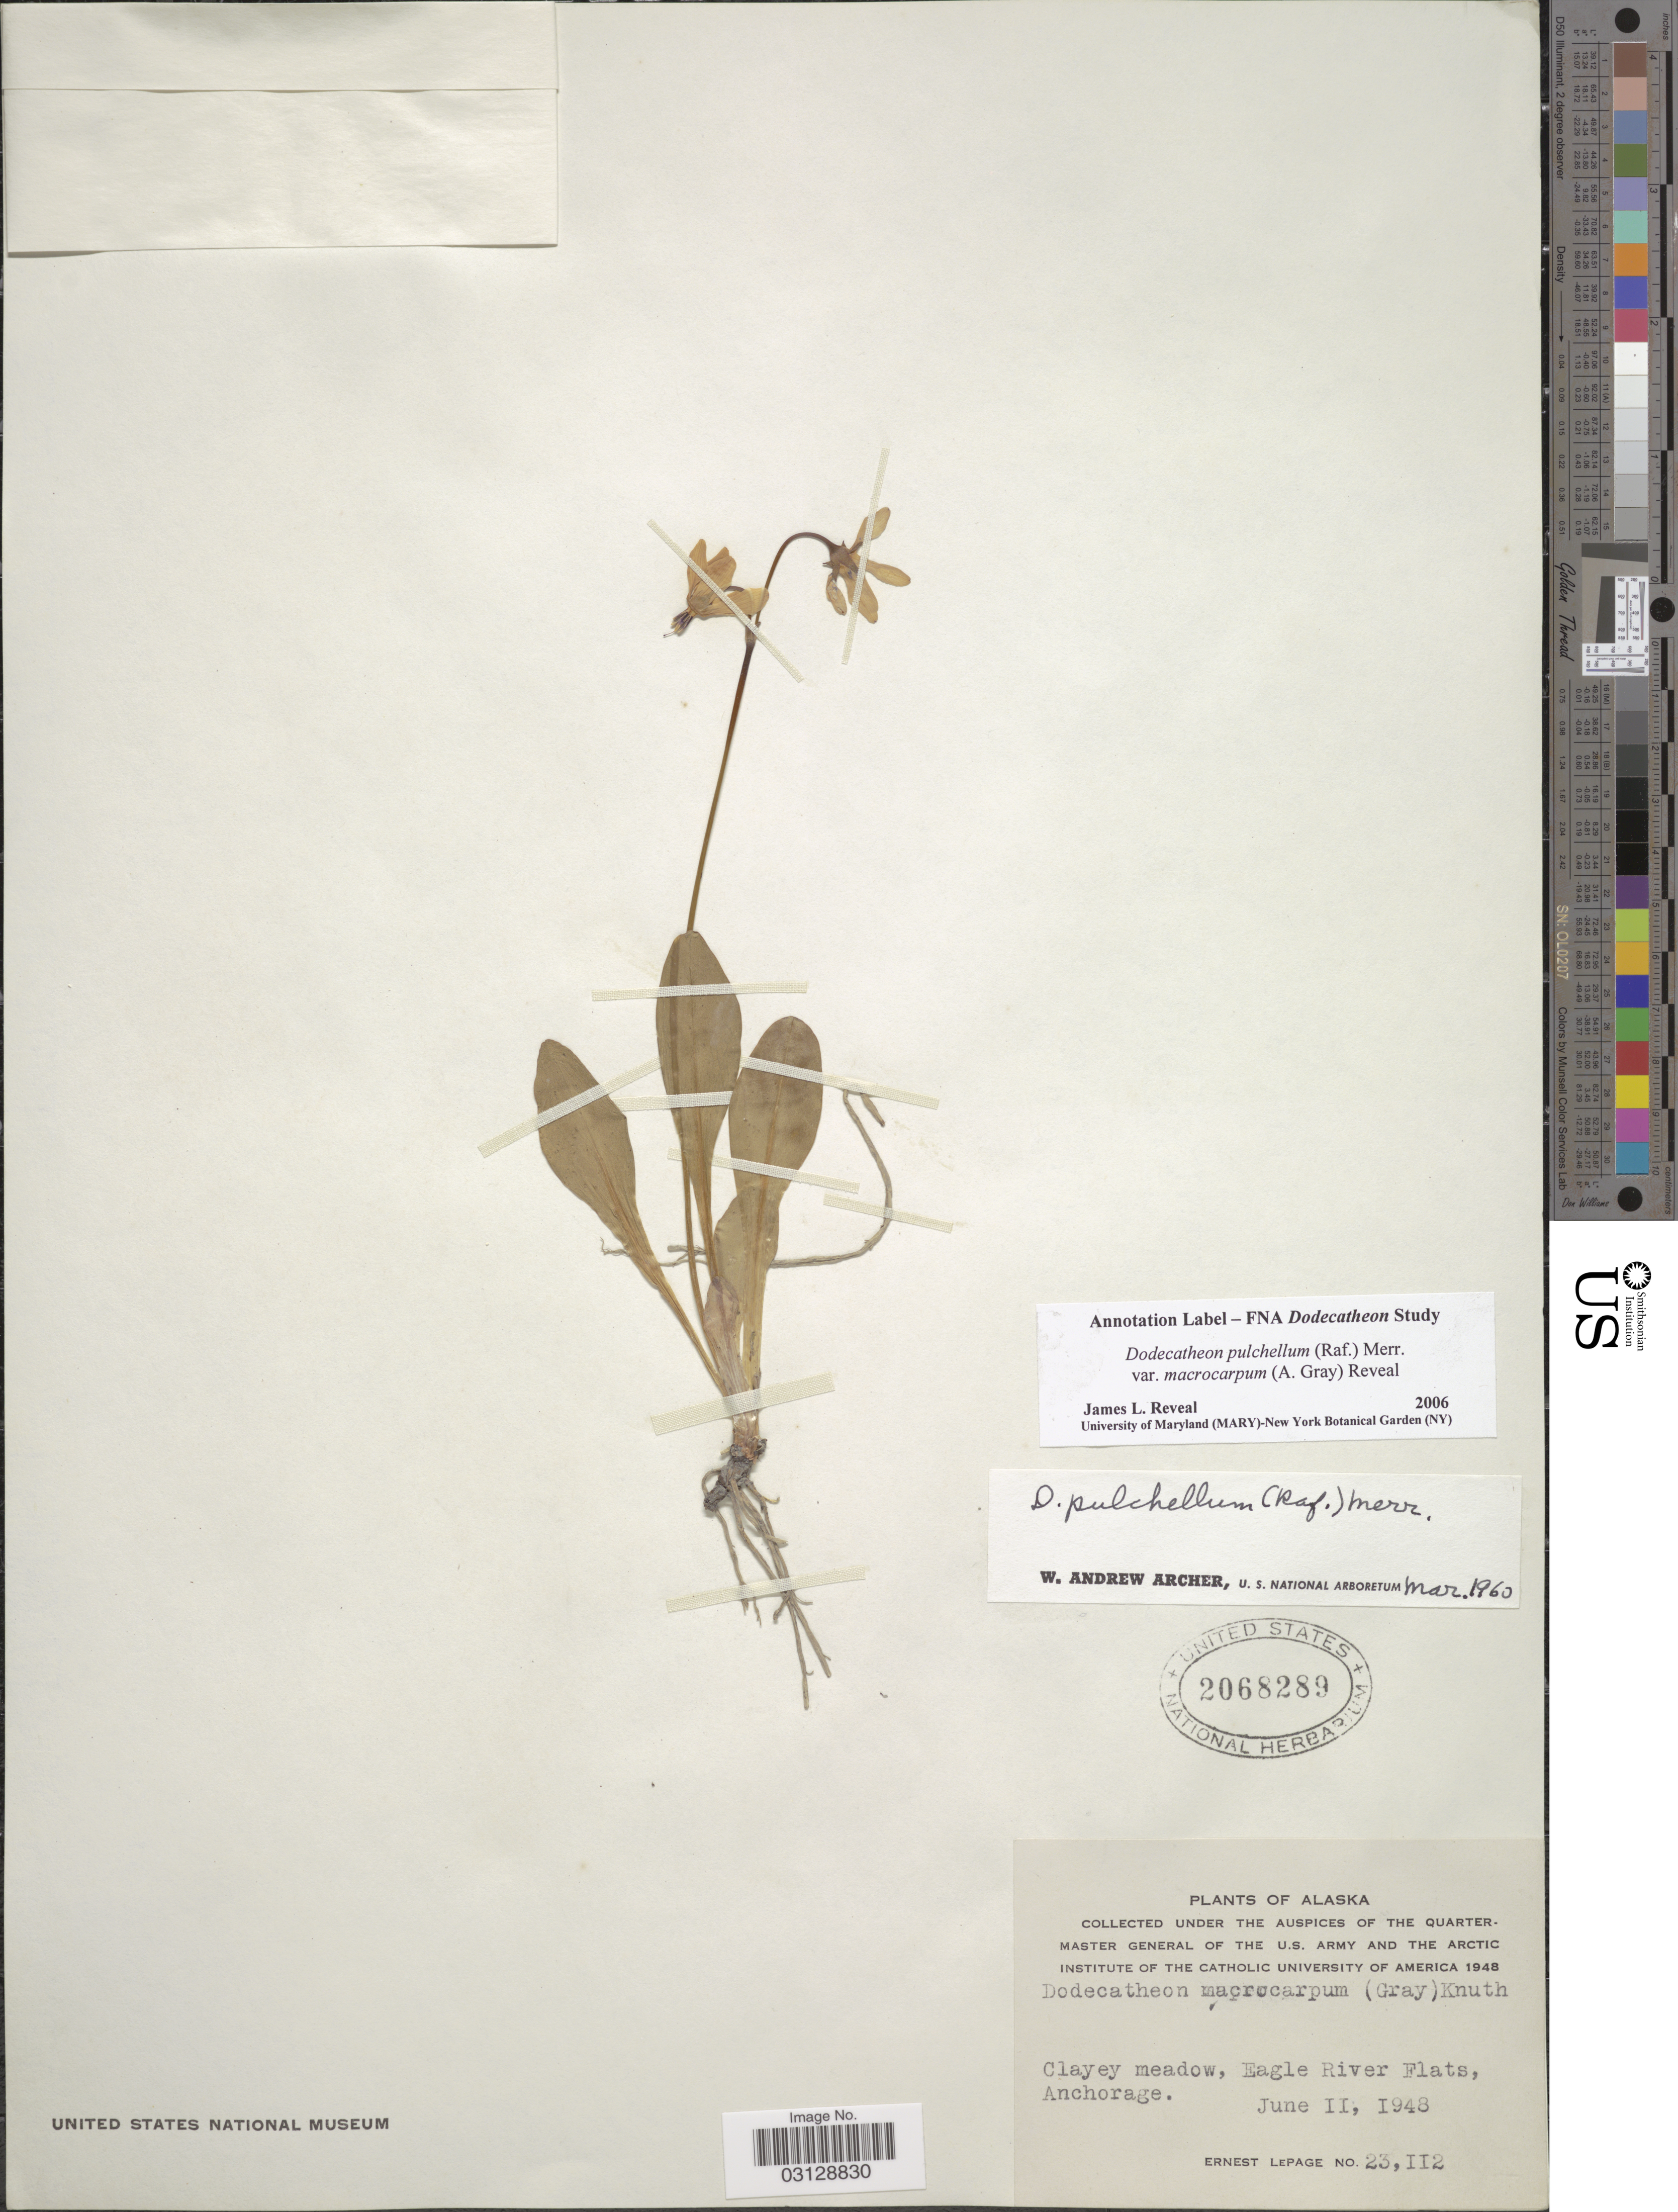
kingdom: Plantae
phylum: Tracheophyta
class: Magnoliopsida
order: Ericales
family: Primulaceae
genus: Dodecatheon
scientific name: Dodecatheon pulchellum var. macrocarpum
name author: (A. Gray) Reveal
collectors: E. Lepage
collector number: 23112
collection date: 1948-06-11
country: United States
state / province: Alaska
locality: Clayey meadow, Eagle River Flats, Anchorage.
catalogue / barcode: US 2068289